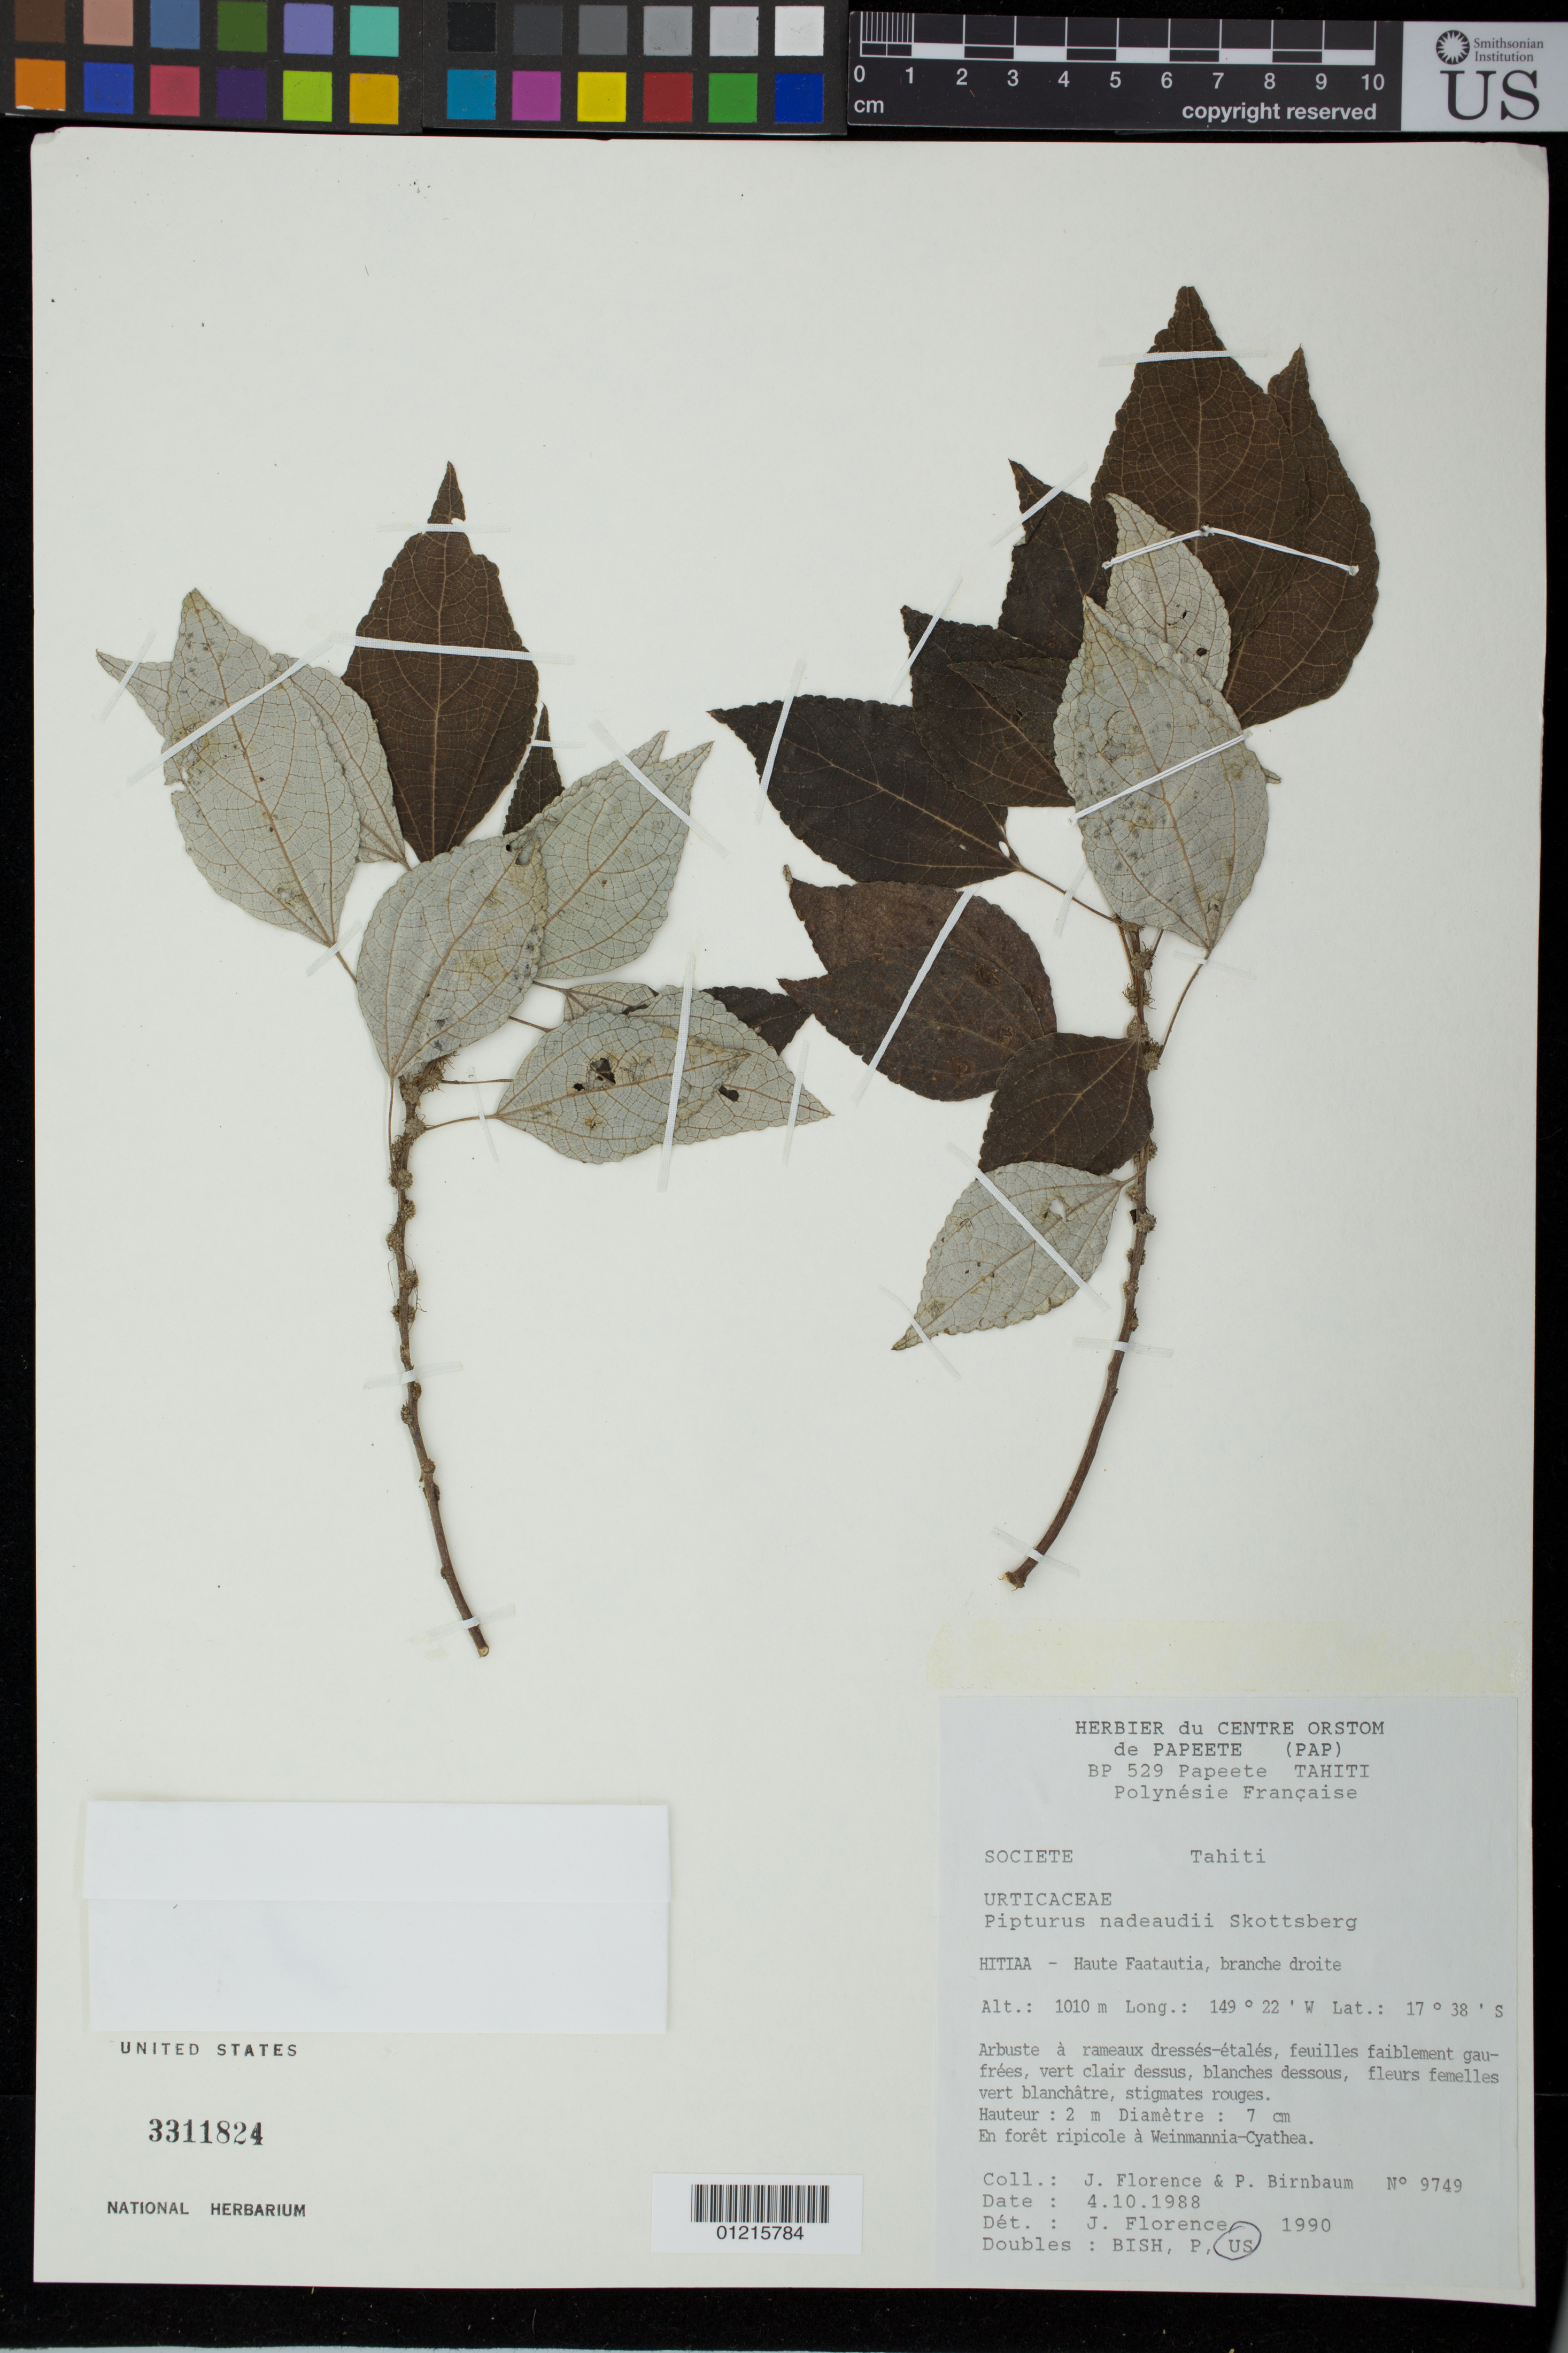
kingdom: Plantae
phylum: Tracheophyta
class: Magnoliopsida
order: Rosales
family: Urticaceae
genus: Pipturus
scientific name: Pipturus nadeaudii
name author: Skottsb.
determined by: Florence, J.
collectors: J. Florence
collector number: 9749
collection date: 1988-10-04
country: French Polynesia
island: Tahiti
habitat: en forèt ripicole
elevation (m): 1010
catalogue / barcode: US 3311824